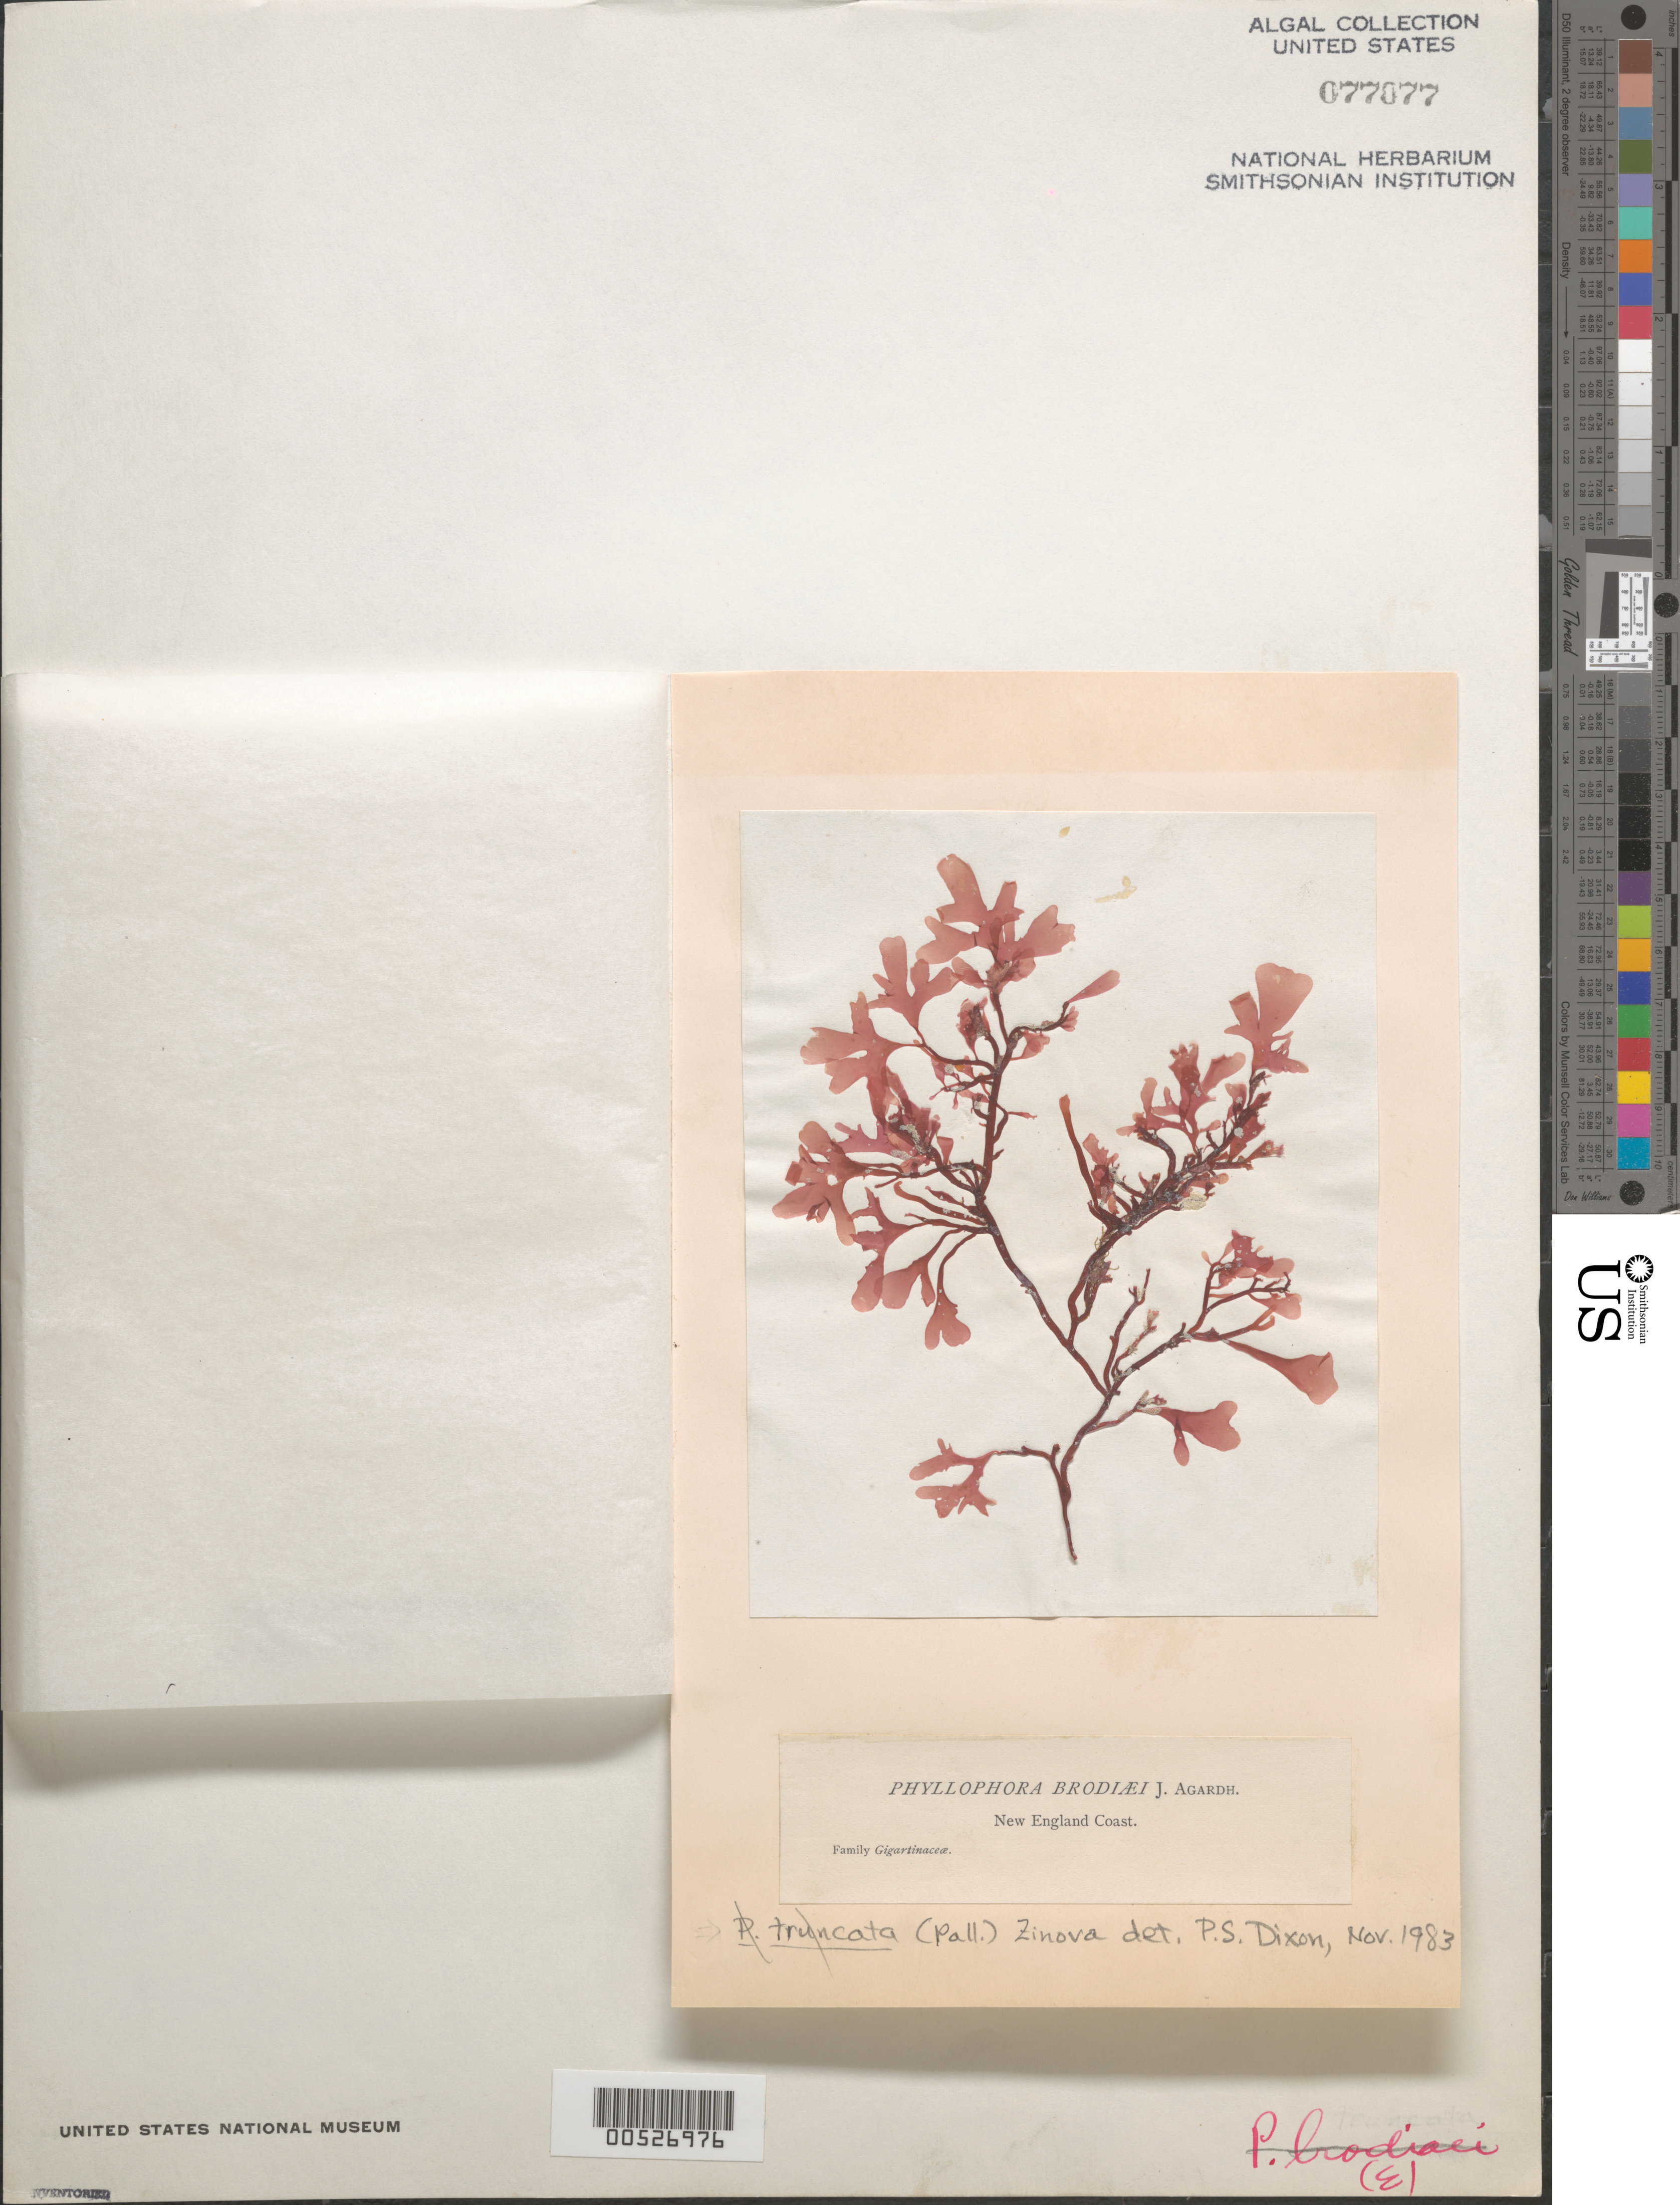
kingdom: Plantae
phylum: Rhodophyta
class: Florideophyceae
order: Gigartinales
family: Phyllophoraceae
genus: Coccotylus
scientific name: Coccotylus truncatus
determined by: Wynne, M. J.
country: United States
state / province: New England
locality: Coast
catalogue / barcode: US 77077